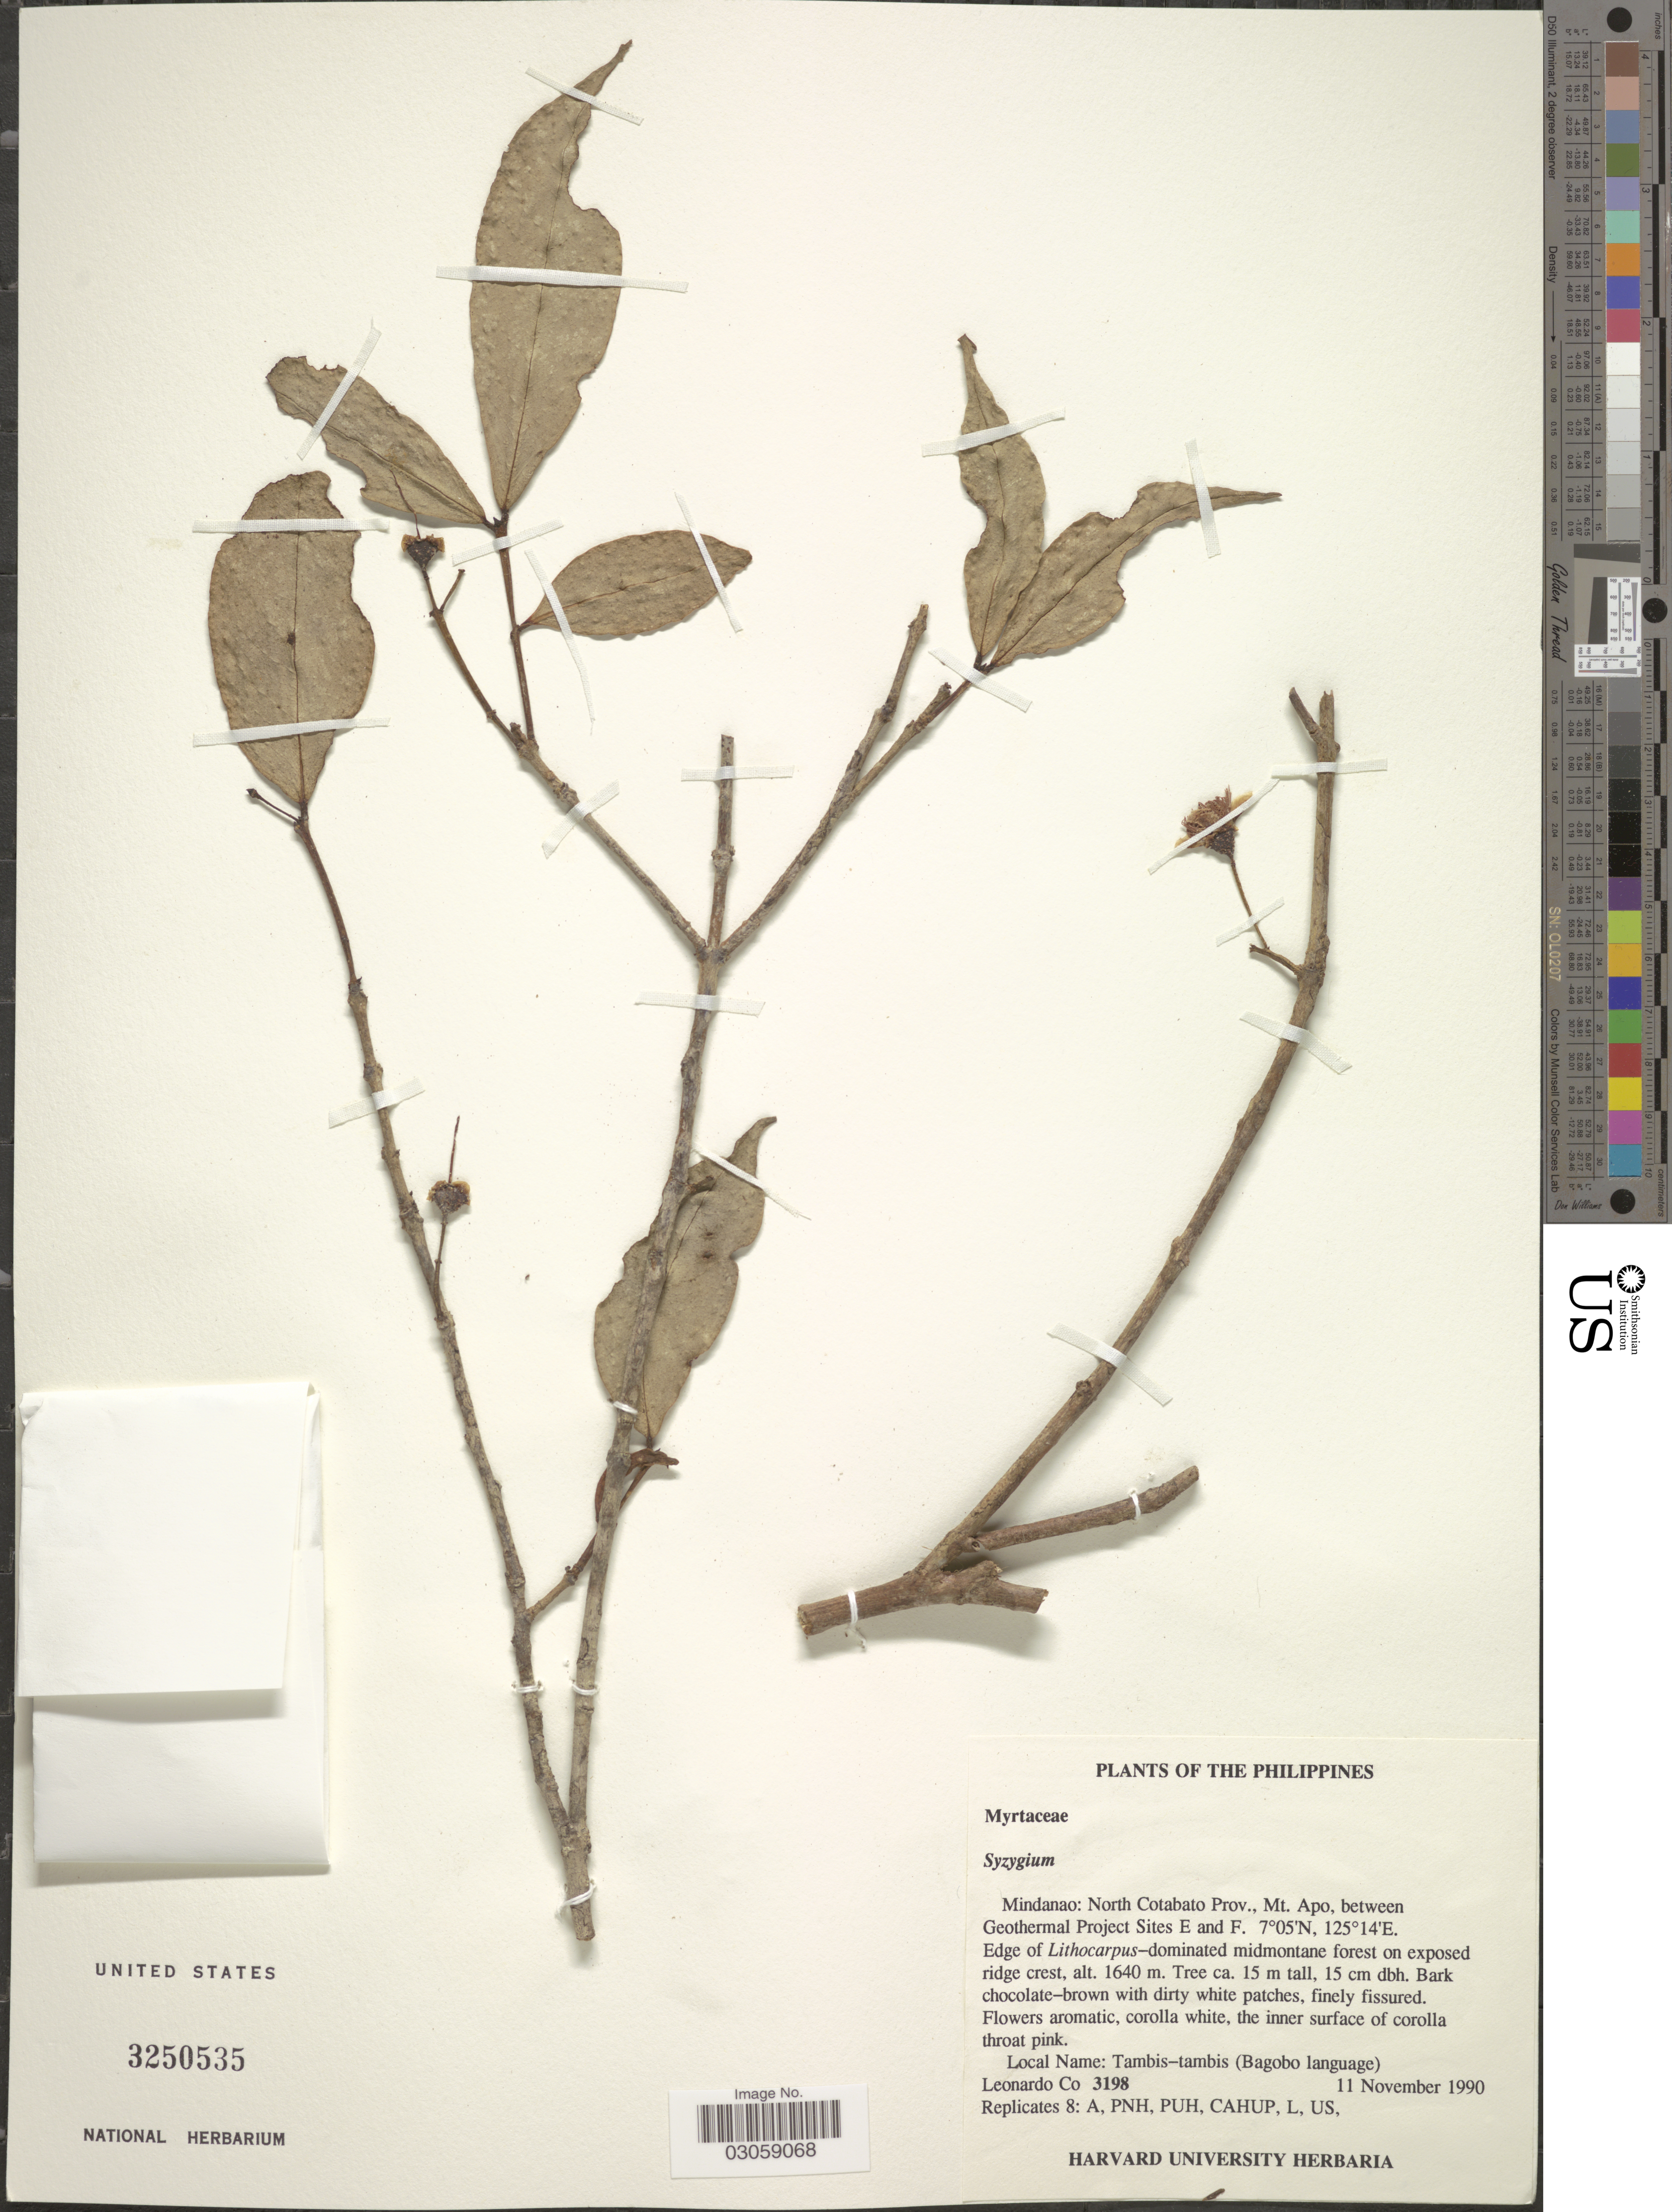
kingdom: Plantae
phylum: Tracheophyta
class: Magnoliopsida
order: Myrtales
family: Myrtaceae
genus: Syzygium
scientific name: Syzygium sp.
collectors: L. Co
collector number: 3198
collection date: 1990-11-11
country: Philippines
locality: Mindanao: North Cotabato Prov., Mt. Apo, between Geothermal Project Sites E and F.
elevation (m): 1640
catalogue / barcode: US 3250535